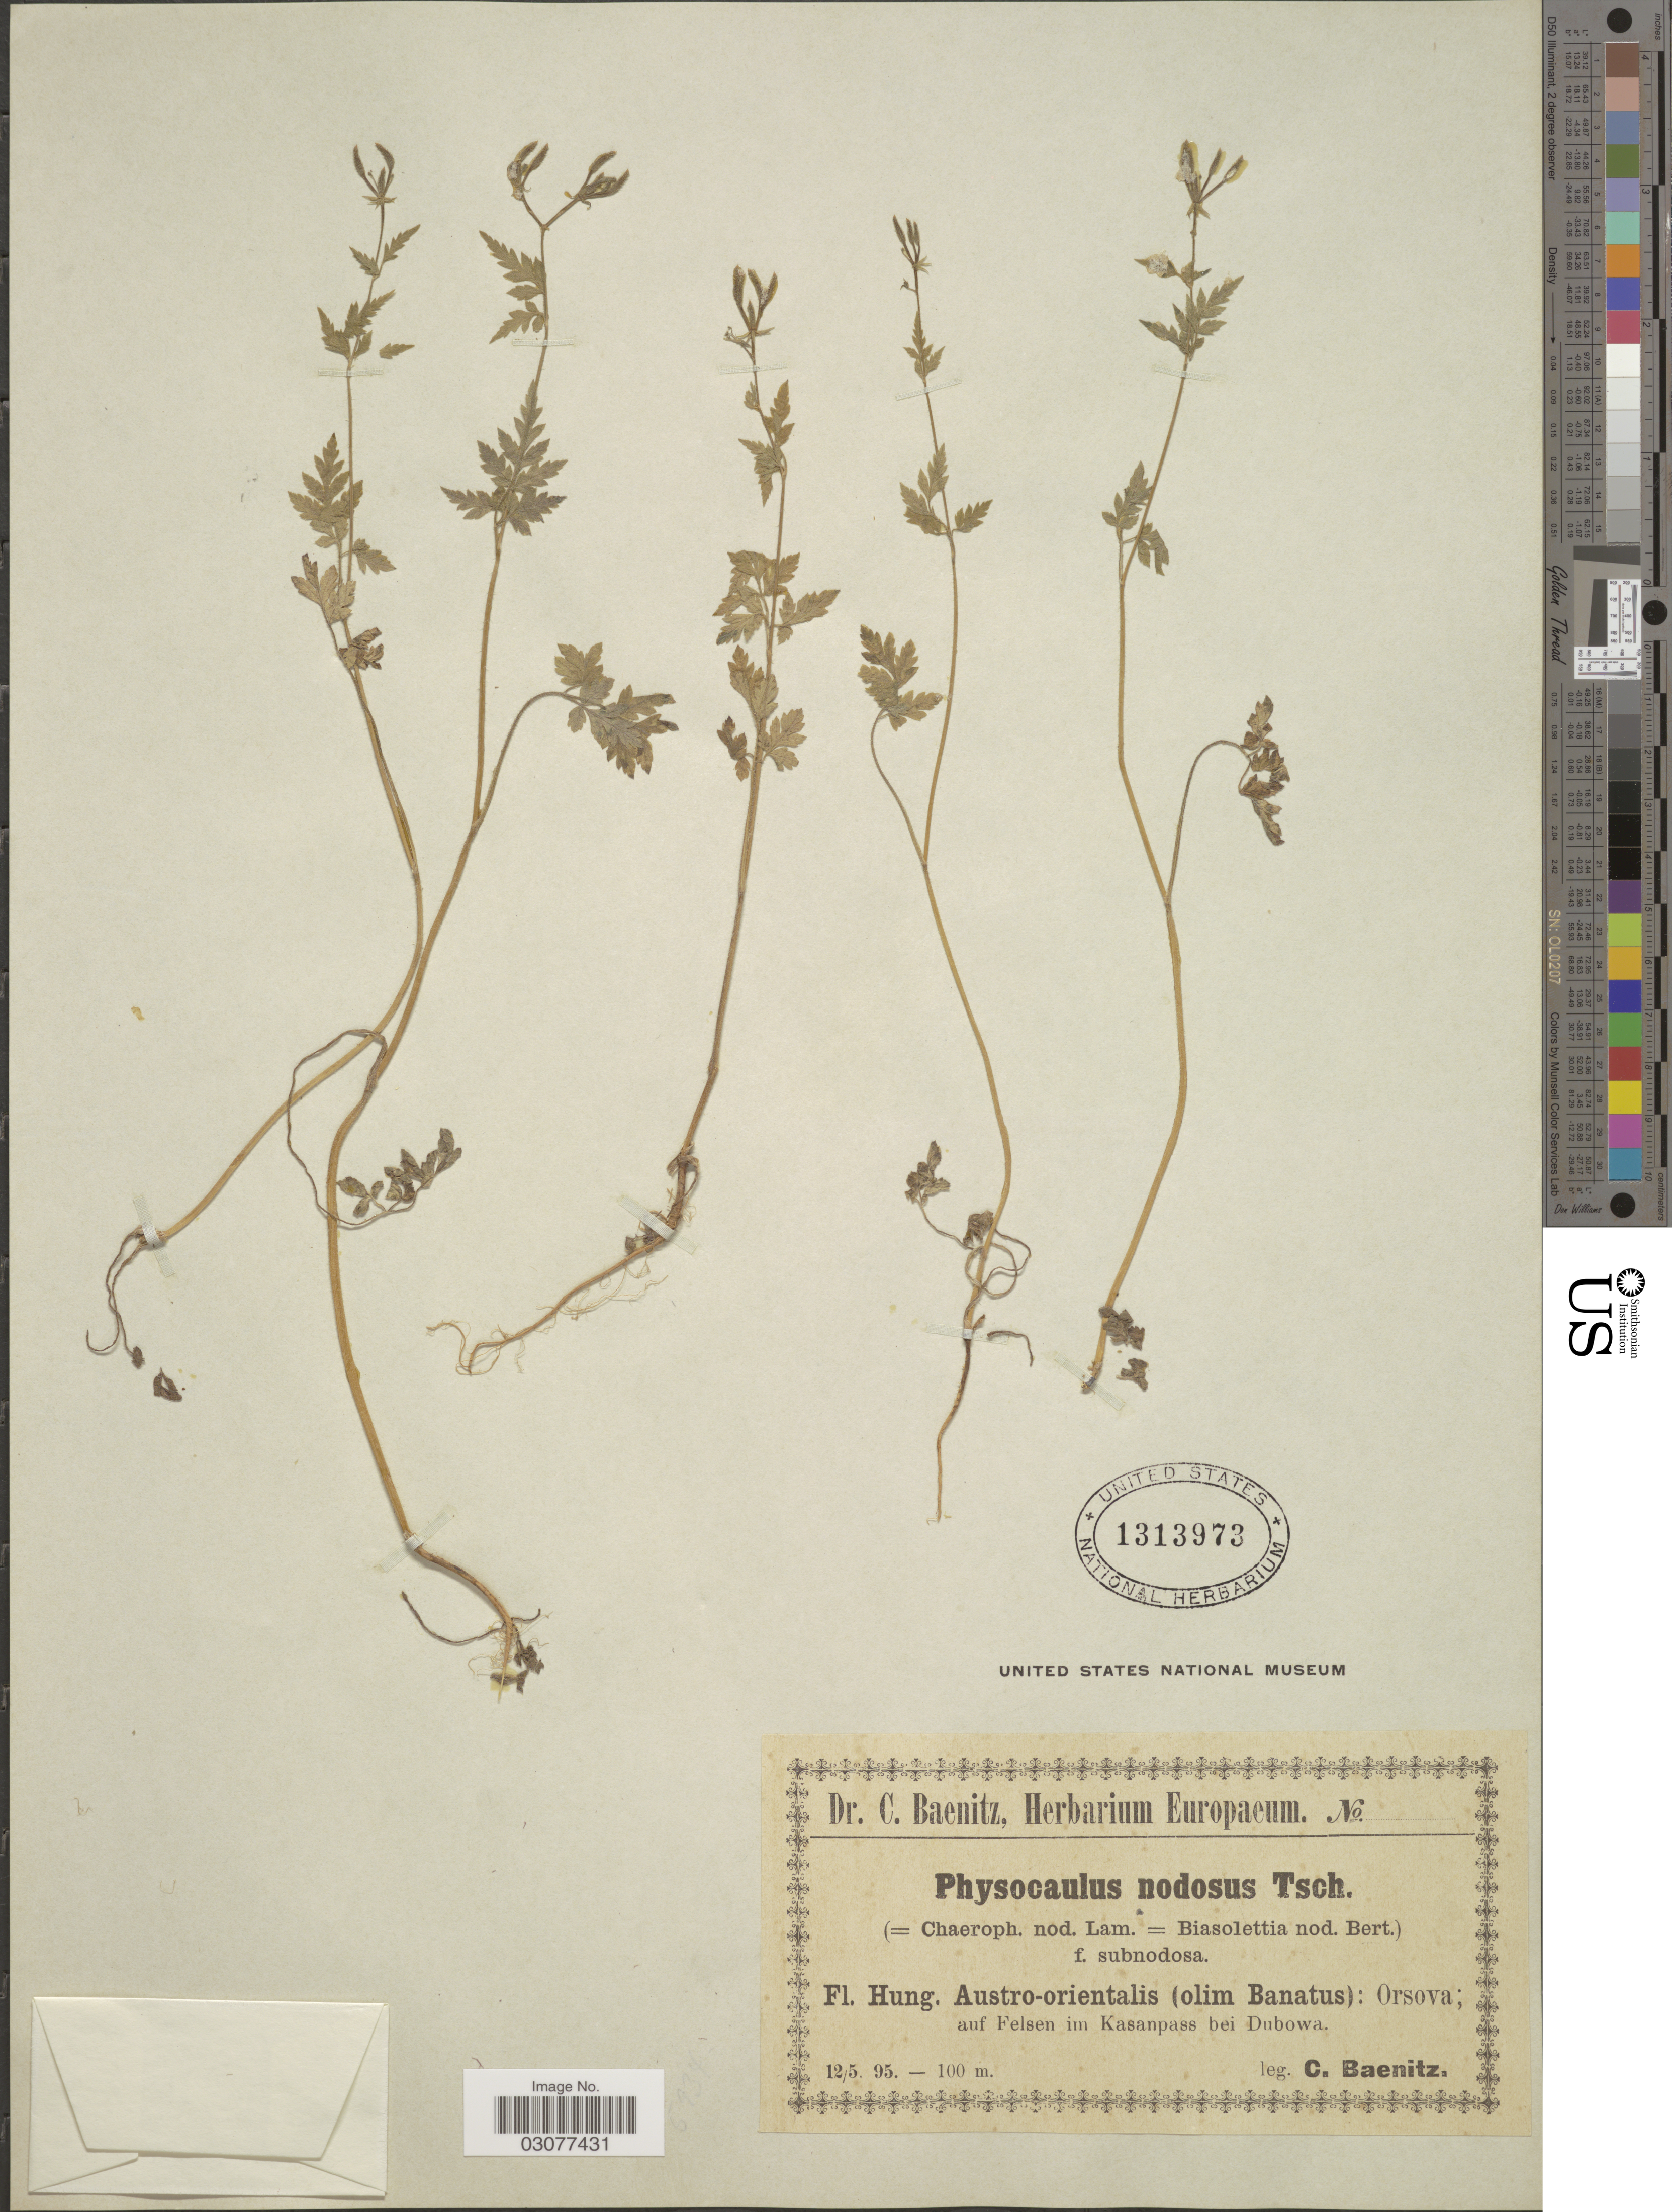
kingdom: Plantae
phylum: Tracheophyta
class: Magnoliopsida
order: Apiales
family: Apiaceae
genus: Physocaulis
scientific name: Physocaulis nodosus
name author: Koch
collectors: C. G. Baenitz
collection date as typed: Transcribed d/m/y: 12/5/95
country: Hungary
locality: Hung. Austro-orientalis (olim Banatus): Orsova; auf Felsen im Kasanpass bei Dubowa.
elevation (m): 100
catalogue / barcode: US 1313973